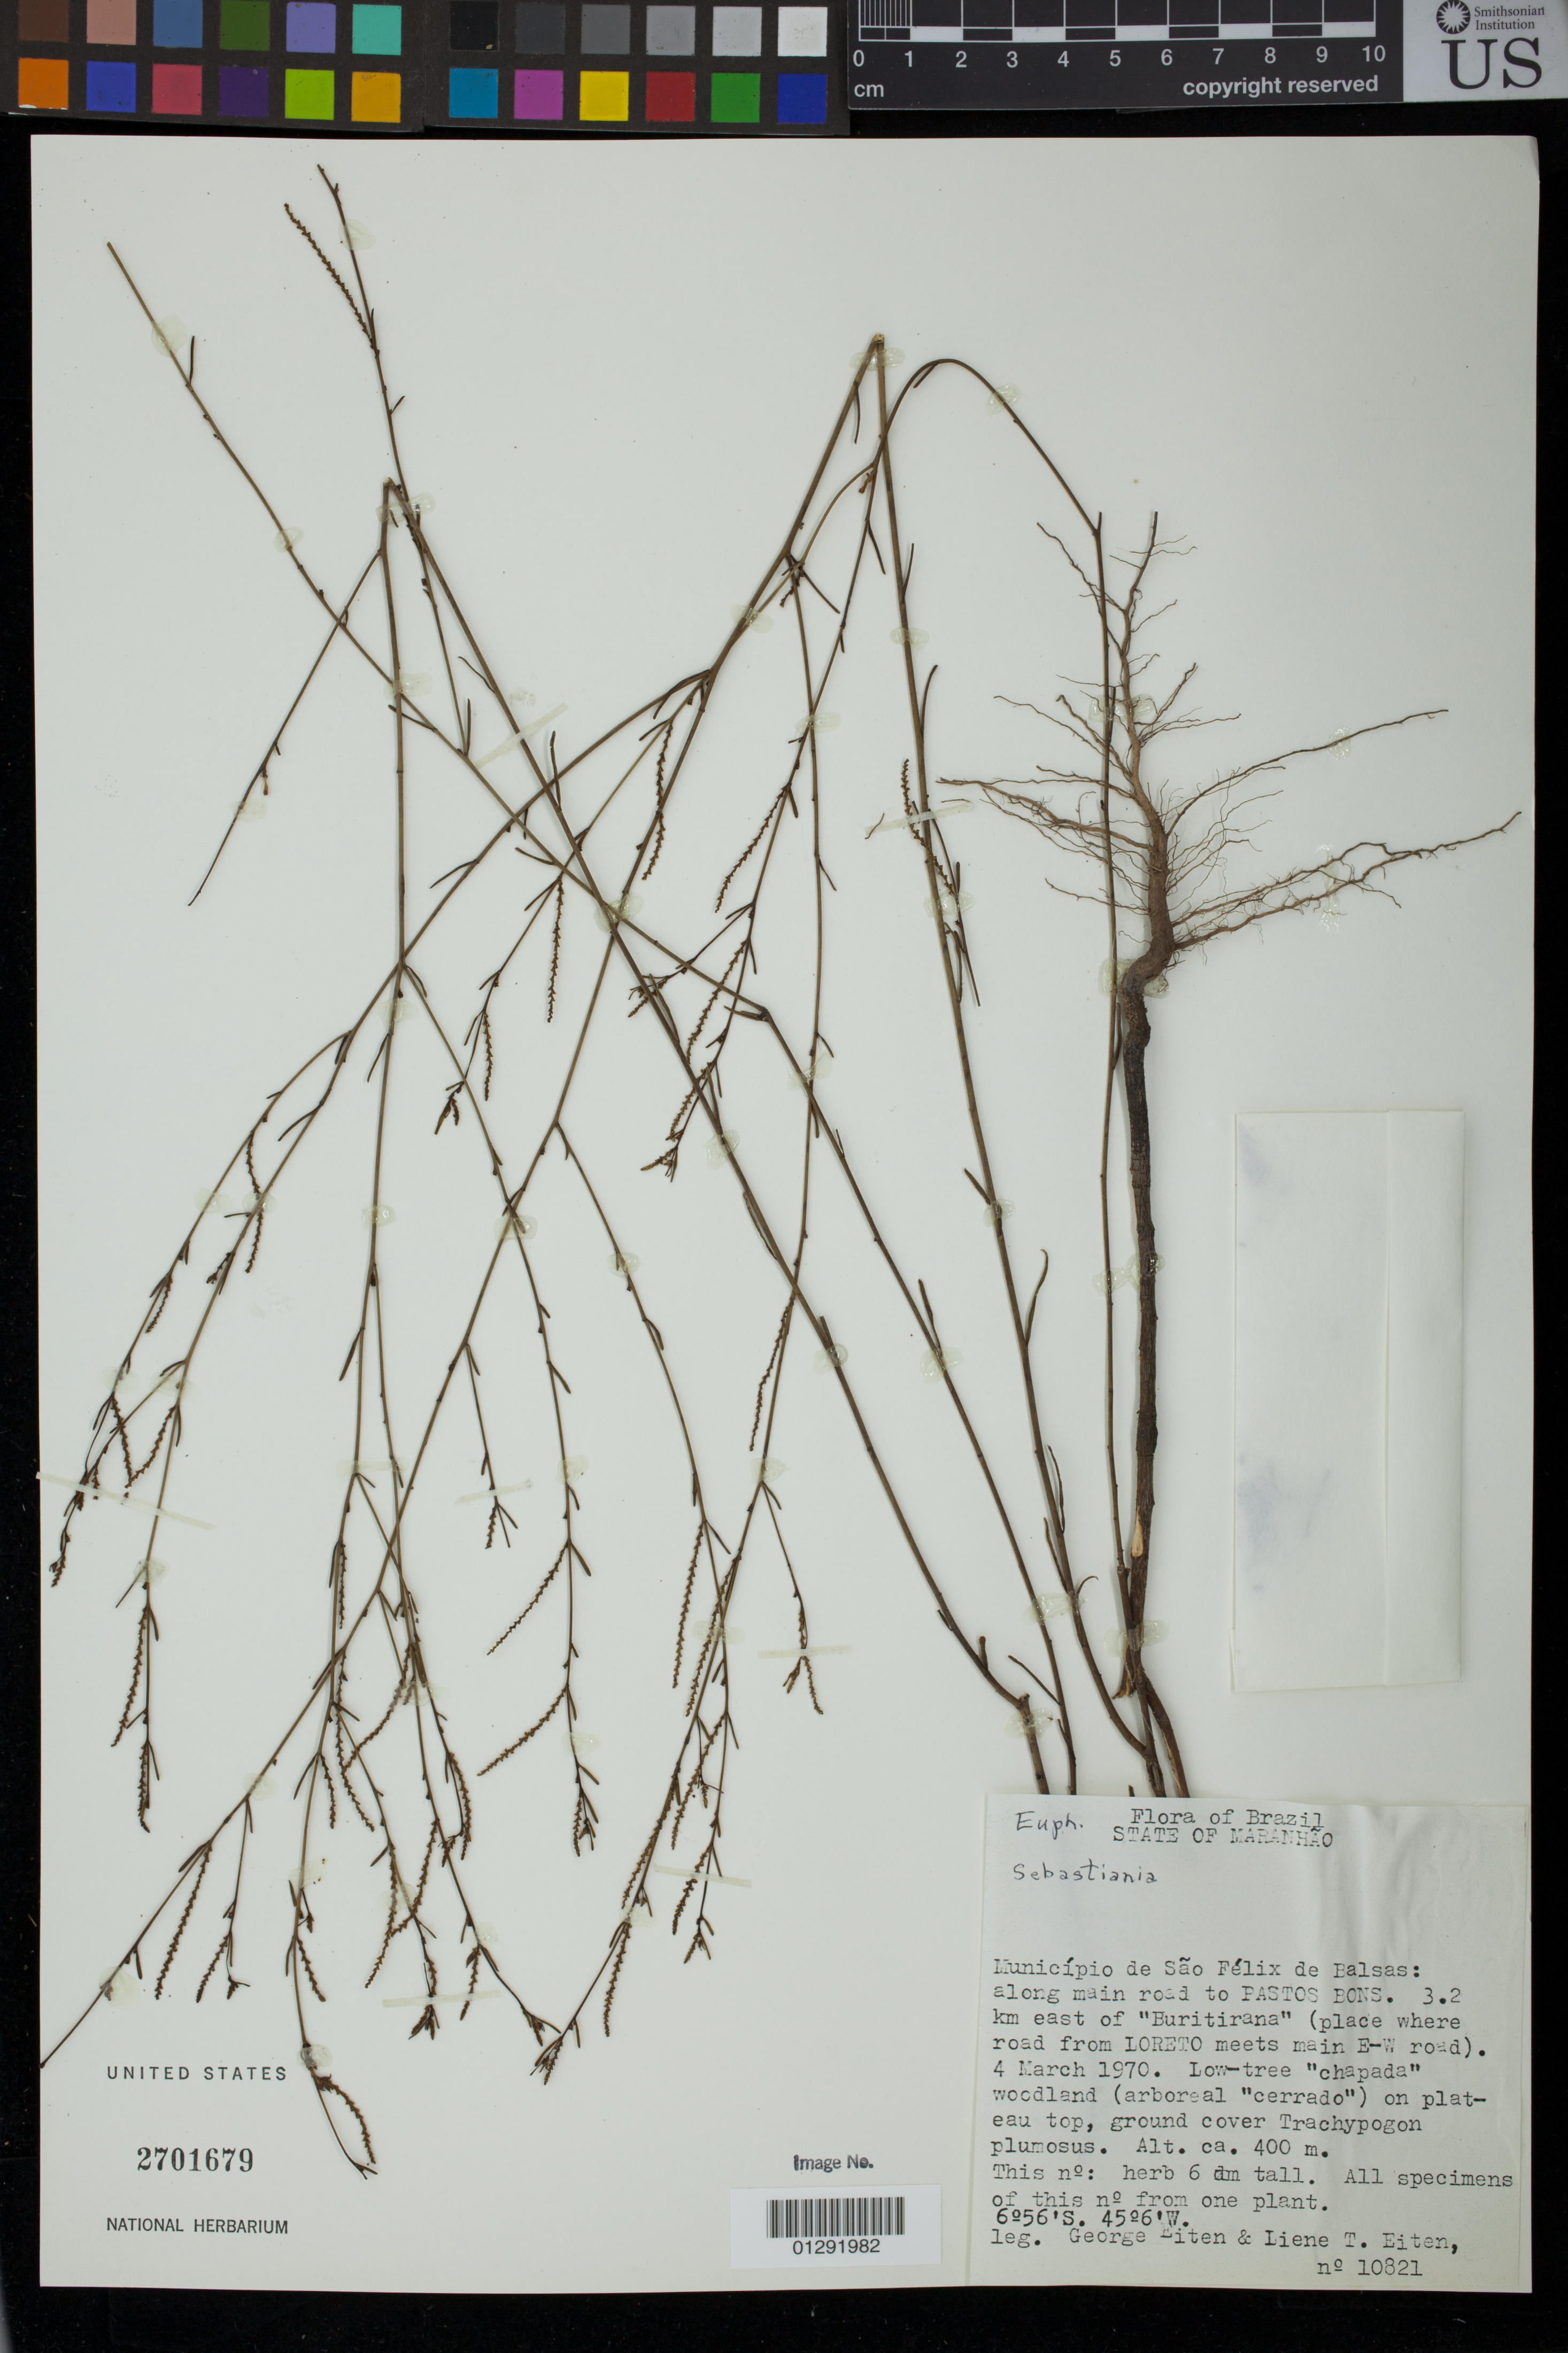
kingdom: Plantae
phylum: Tracheophyta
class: Magnoliopsida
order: Malpighiales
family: Euphorbiaceae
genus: Sebastiania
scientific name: Sebastiania sp.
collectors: G. Eiten & L. T. Eiten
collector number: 10821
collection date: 1970-03-04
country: Brazil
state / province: Maranhao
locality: Municipio de Sao Felix de Balsas: along main road to Pastos Bons. 3.2. km east of "Buritirana" (place where road from Loreto meets main E-W road).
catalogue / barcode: US 2701679